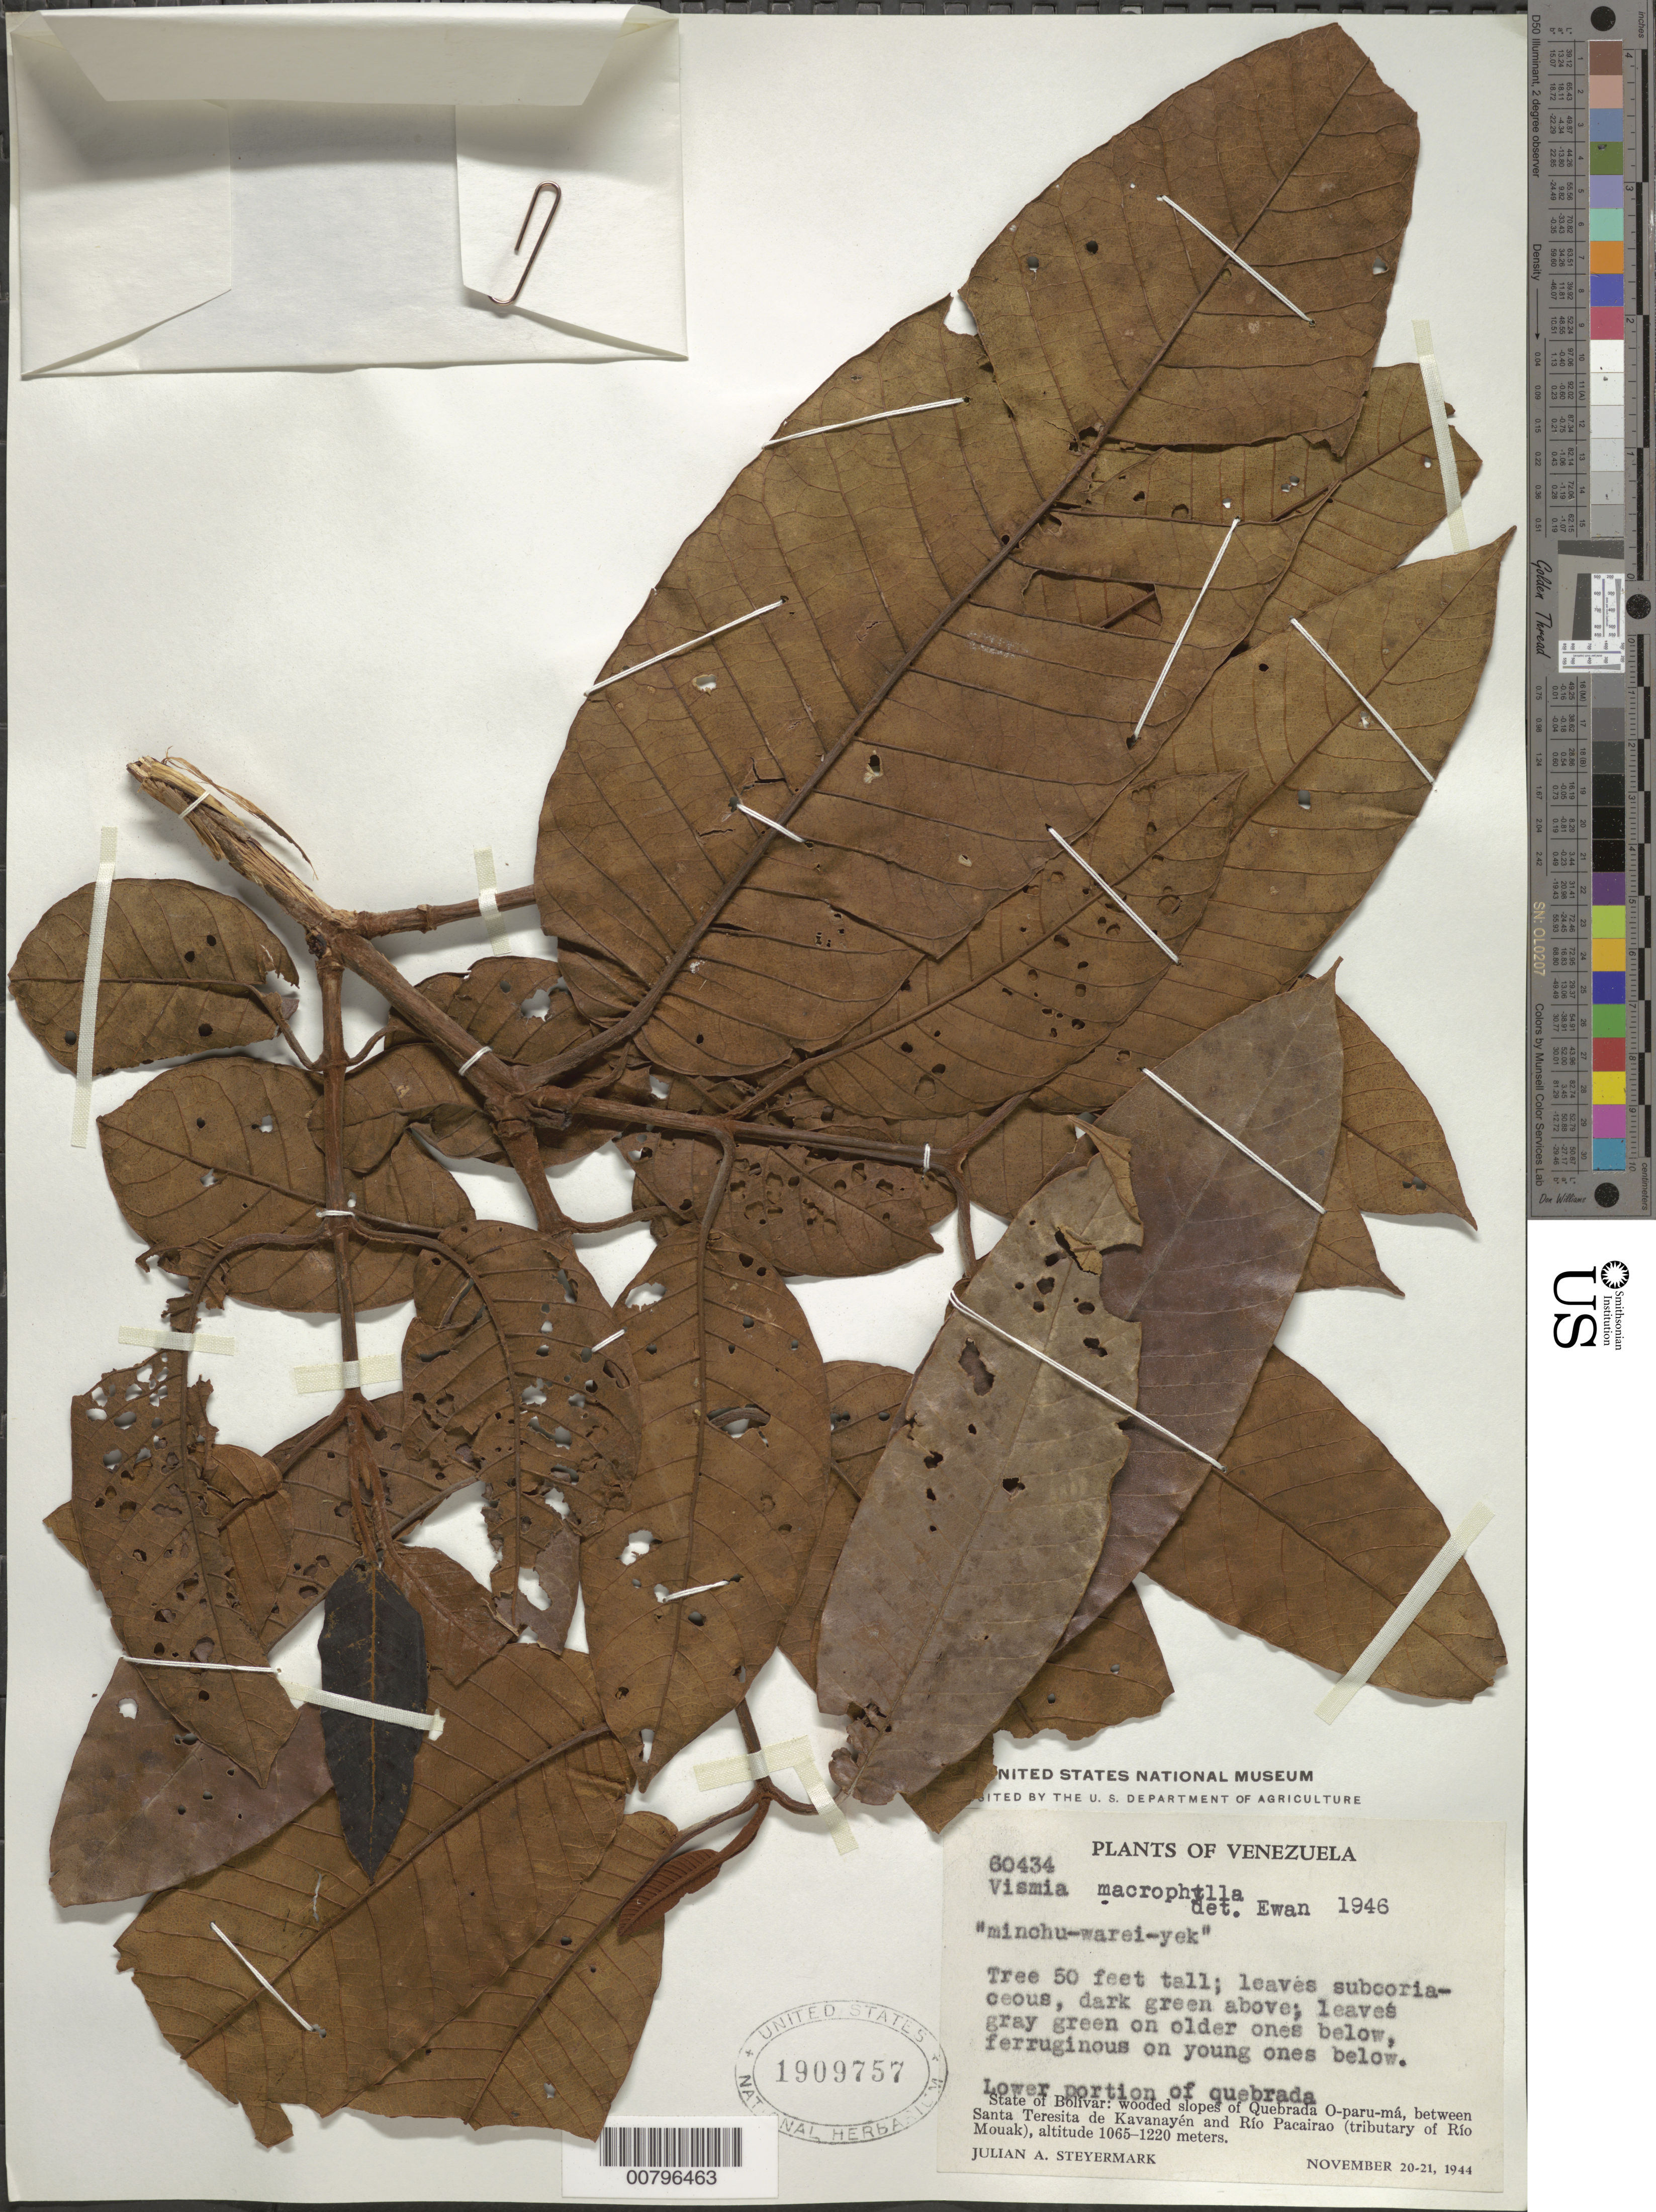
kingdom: Plantae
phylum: Tracheophyta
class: Magnoliopsida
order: Malpighiales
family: Hypericaceae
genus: Vismia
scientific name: Vismia macrophylla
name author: Kunth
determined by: Ewan, J. A.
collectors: J. Steyermark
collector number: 60434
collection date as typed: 20-Nov-44 to 21-Nov-44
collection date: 1944-11-20/1944-11-21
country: Venezuela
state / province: Bolívar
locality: Quebrada O-paru-má, between Santa Teresita de Kavanayén and Río Pacairao (trib. of Río Mouak)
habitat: Lower portion of quebrada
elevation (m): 1065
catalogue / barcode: US 1909757